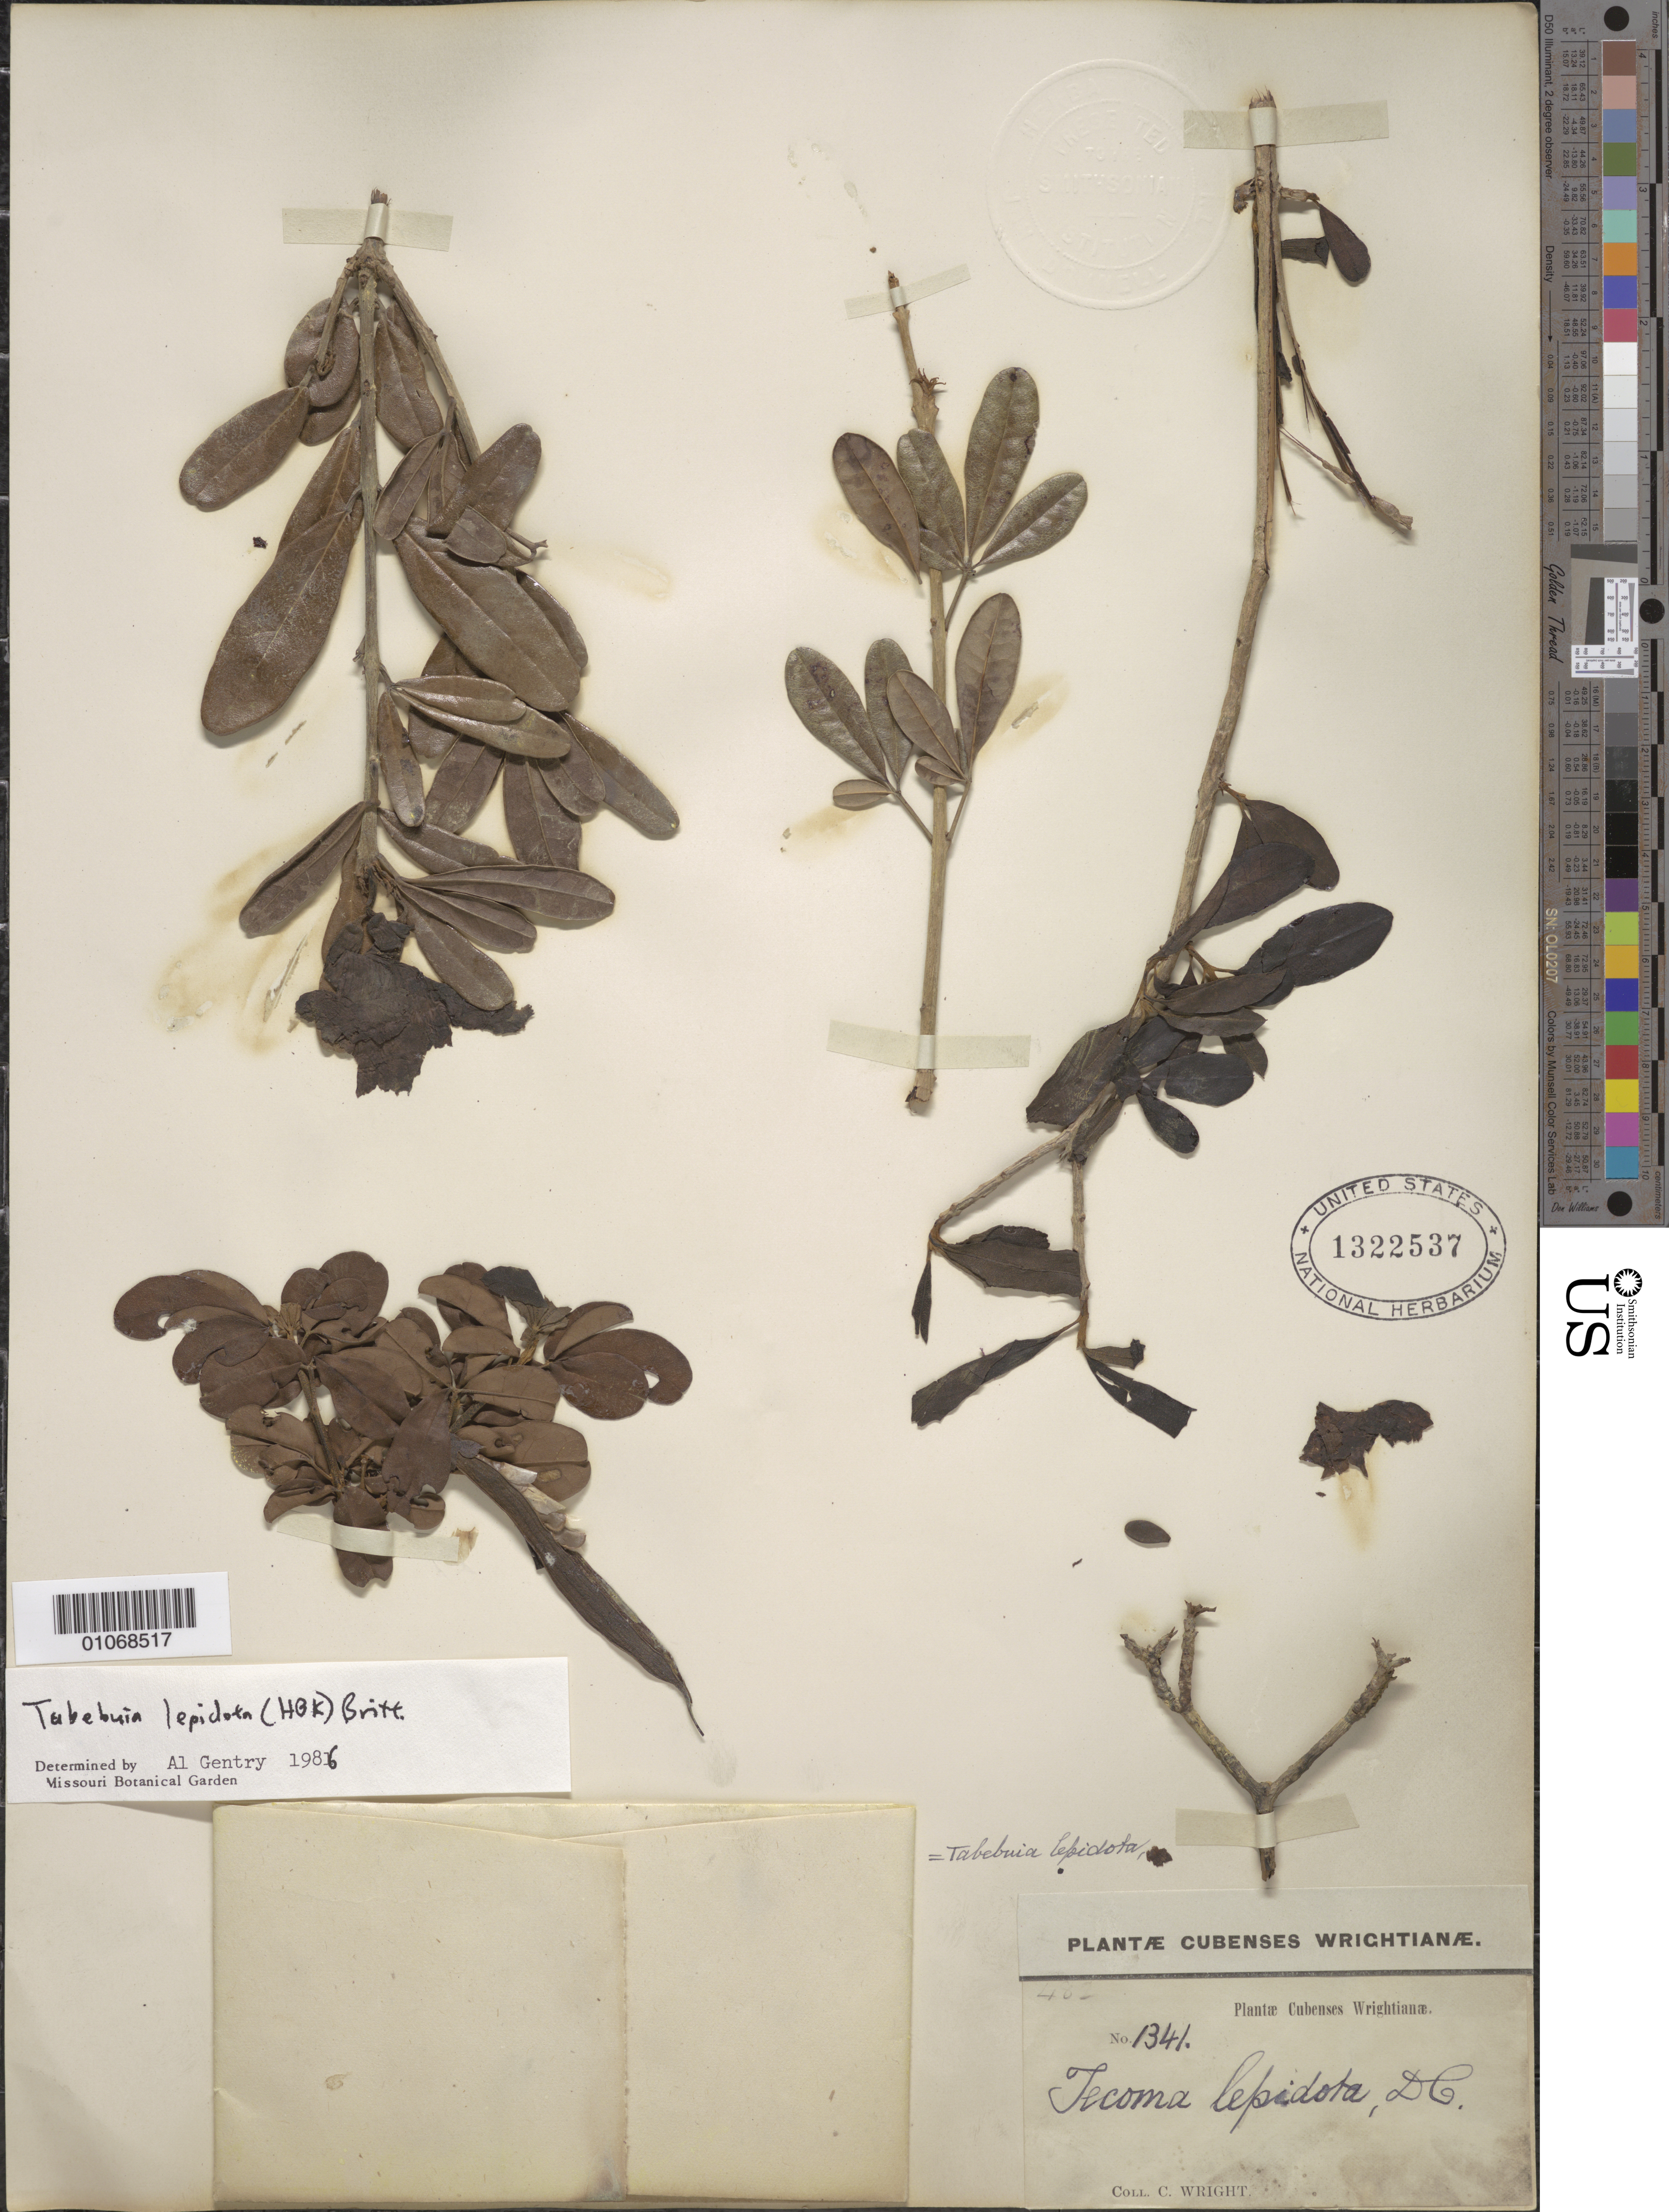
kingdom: Plantae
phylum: Tracheophyta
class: Magnoliopsida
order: Lamiales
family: Bignoniaceae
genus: Tabebuia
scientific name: Tabebuia lepidota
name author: (Kunth) Britton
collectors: C. Wright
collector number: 1341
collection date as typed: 1800 to 1899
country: Cuba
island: Cuba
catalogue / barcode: US 1322537